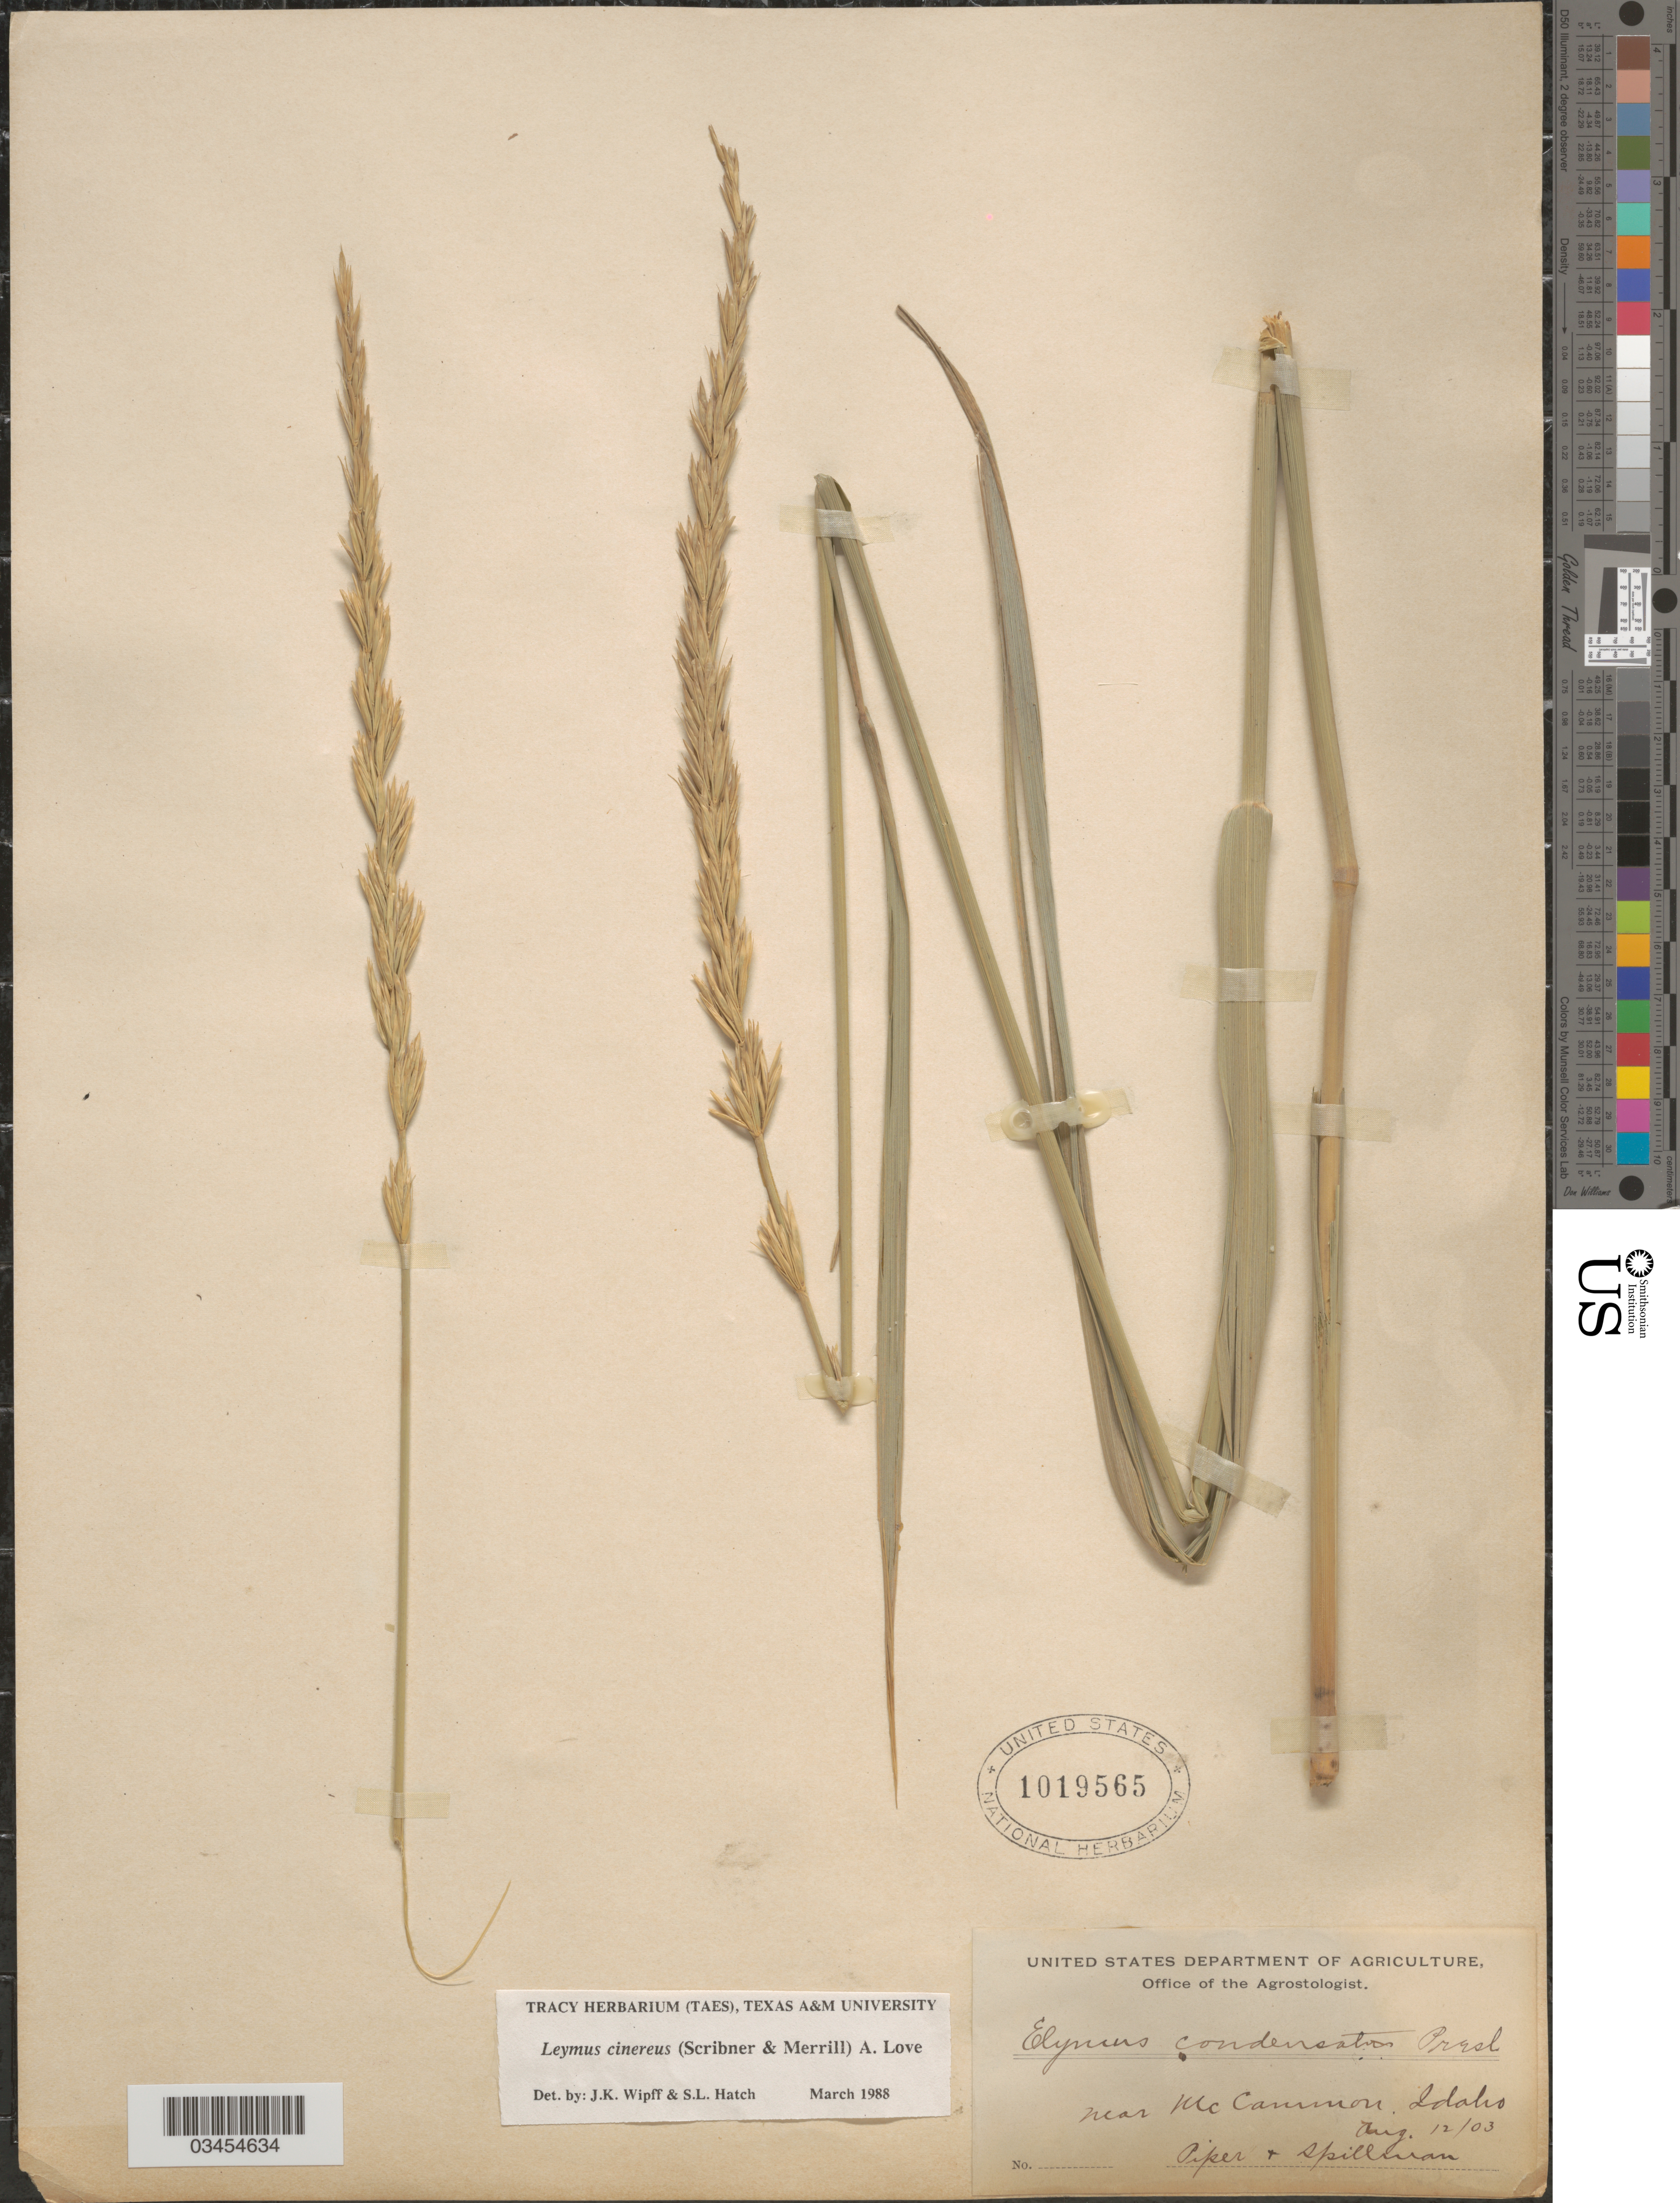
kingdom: Plantae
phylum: Tracheophyta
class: Liliopsida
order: Poales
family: Poaceae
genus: Leymus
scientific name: Leymus cinereus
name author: (Scribn. & Merr.) Á. Löve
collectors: Piper & Spillman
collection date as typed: Transcribed d/m/y: 12/8/3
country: United States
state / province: Idaho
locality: Near Mc Cammon.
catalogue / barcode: US 1019565